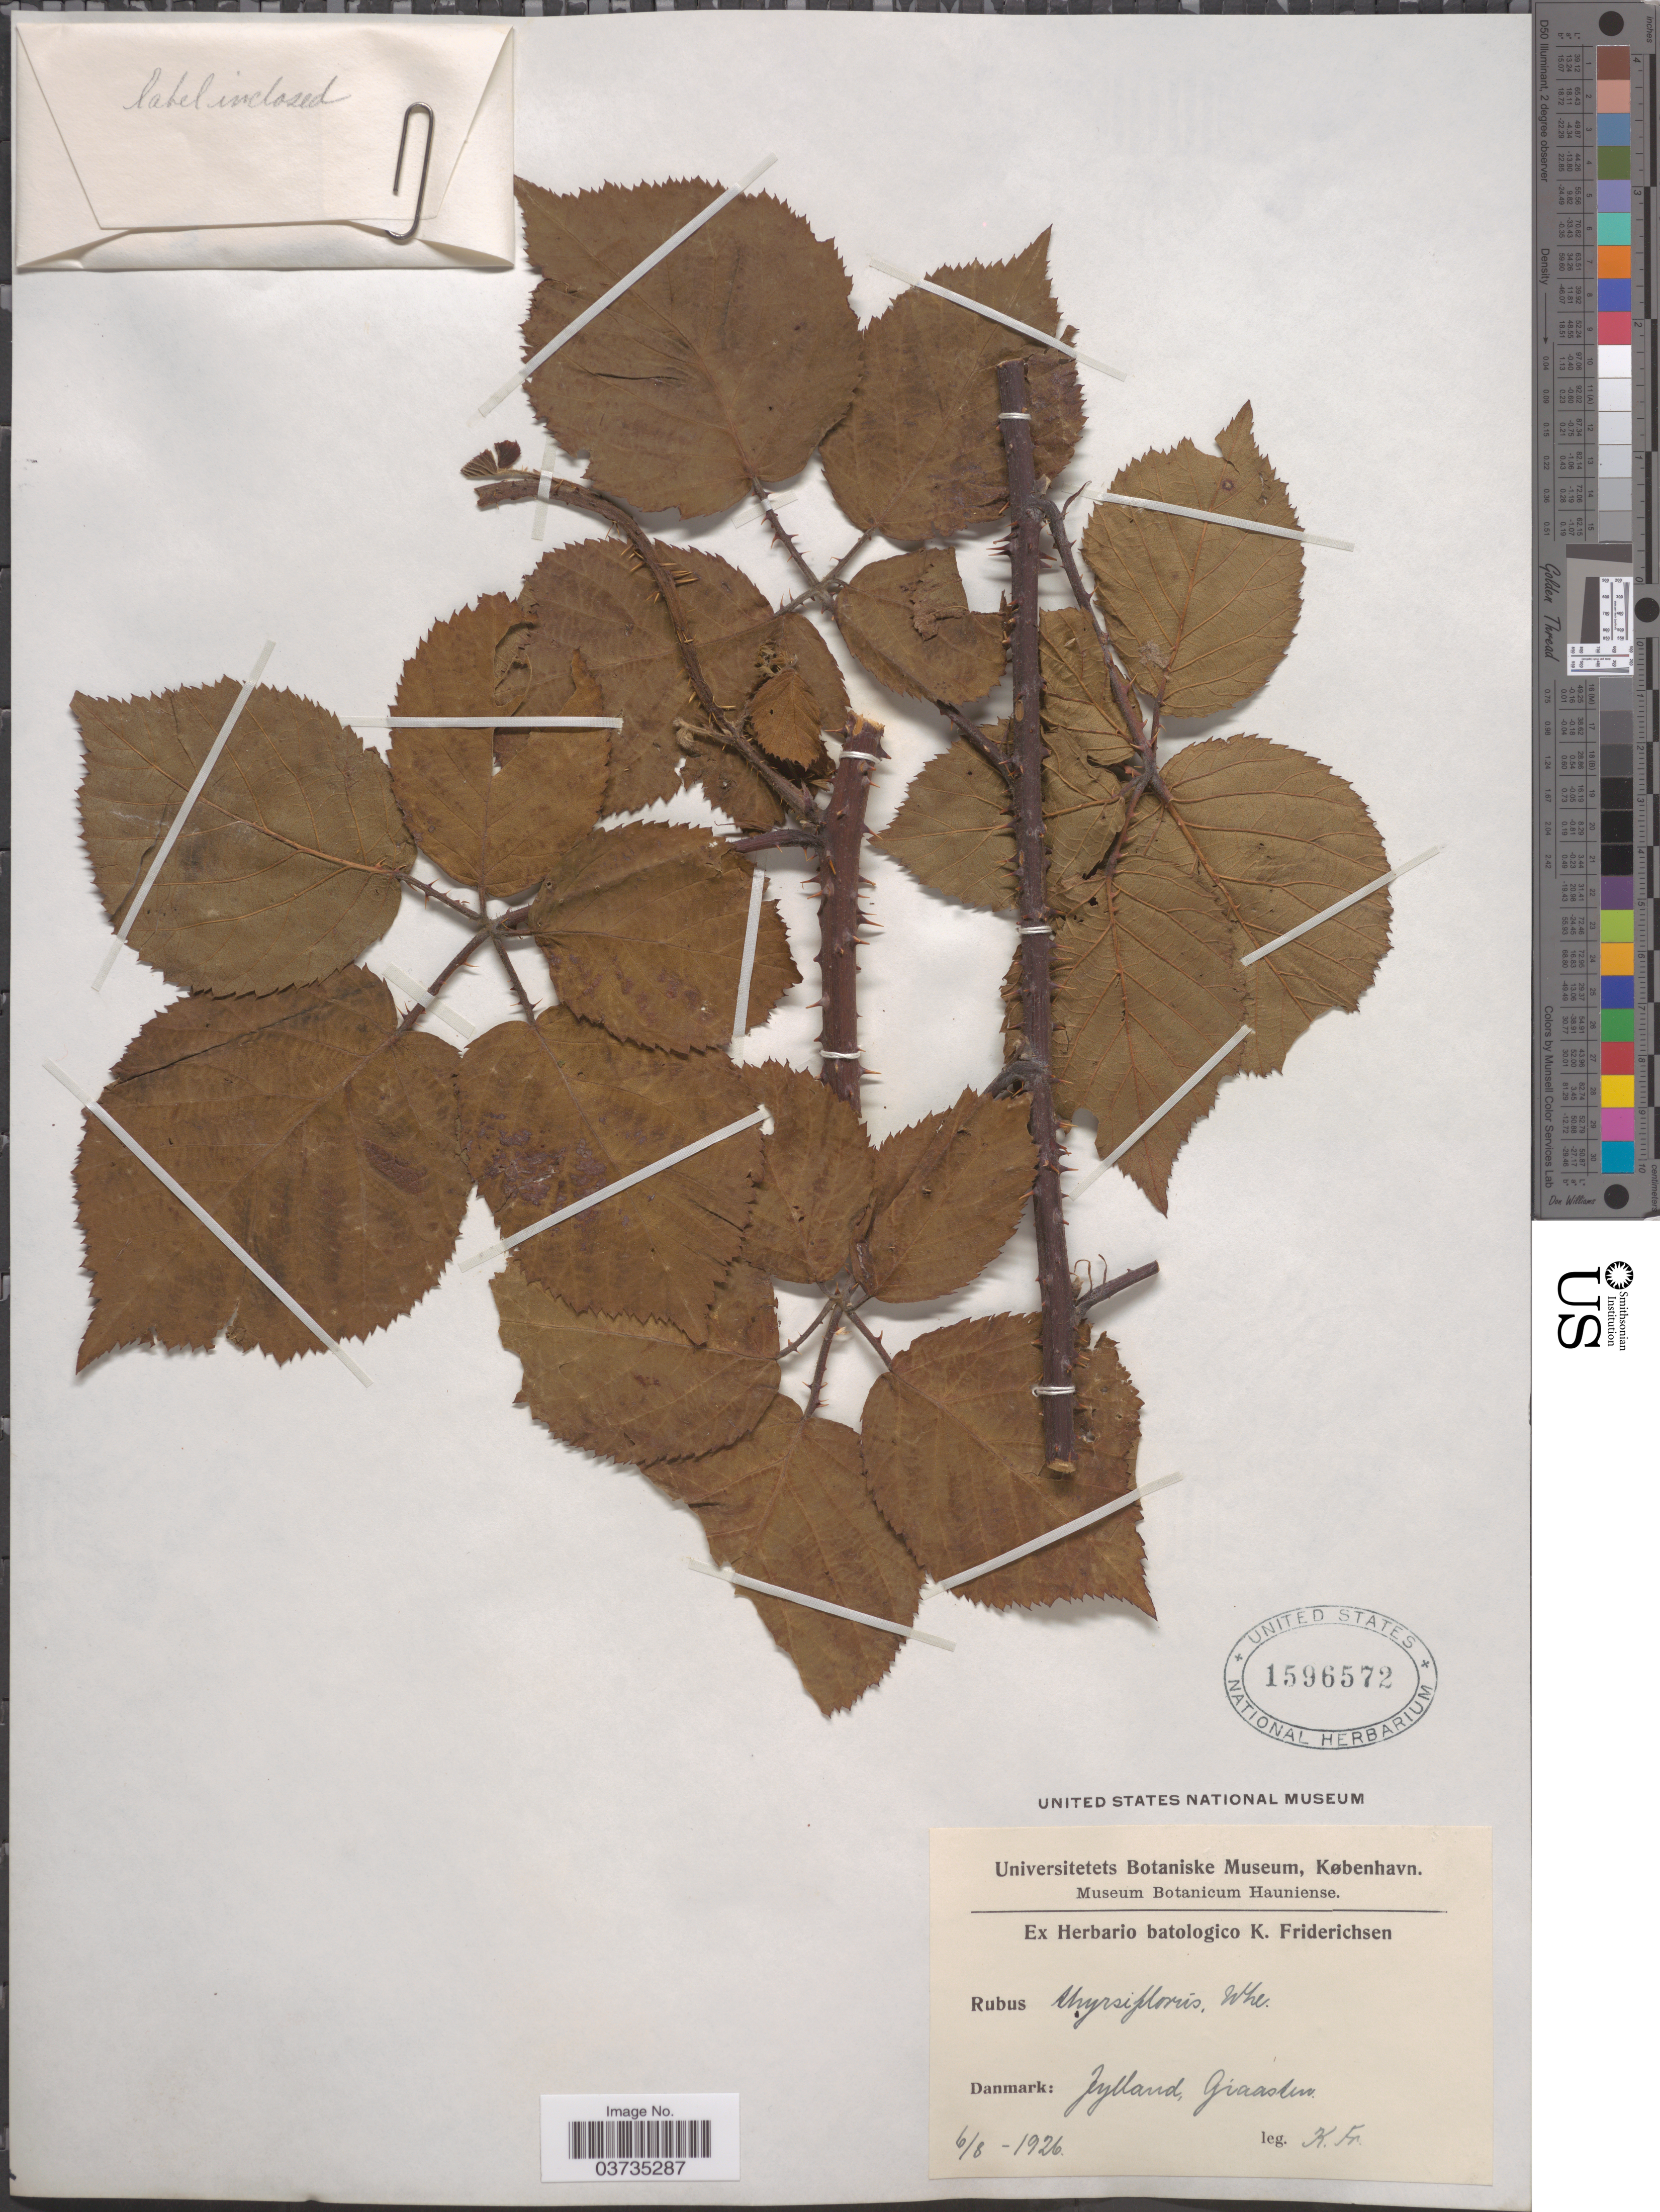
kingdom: Plantae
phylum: Tracheophyta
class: Magnoliopsida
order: Rosales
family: Rosaceae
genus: Rubus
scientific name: Rubus thyrsiflorus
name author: Weihe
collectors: K. Friderichsen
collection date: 1926-08-06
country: Denmark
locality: Jylland, Graasten.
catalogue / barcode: US 1596572